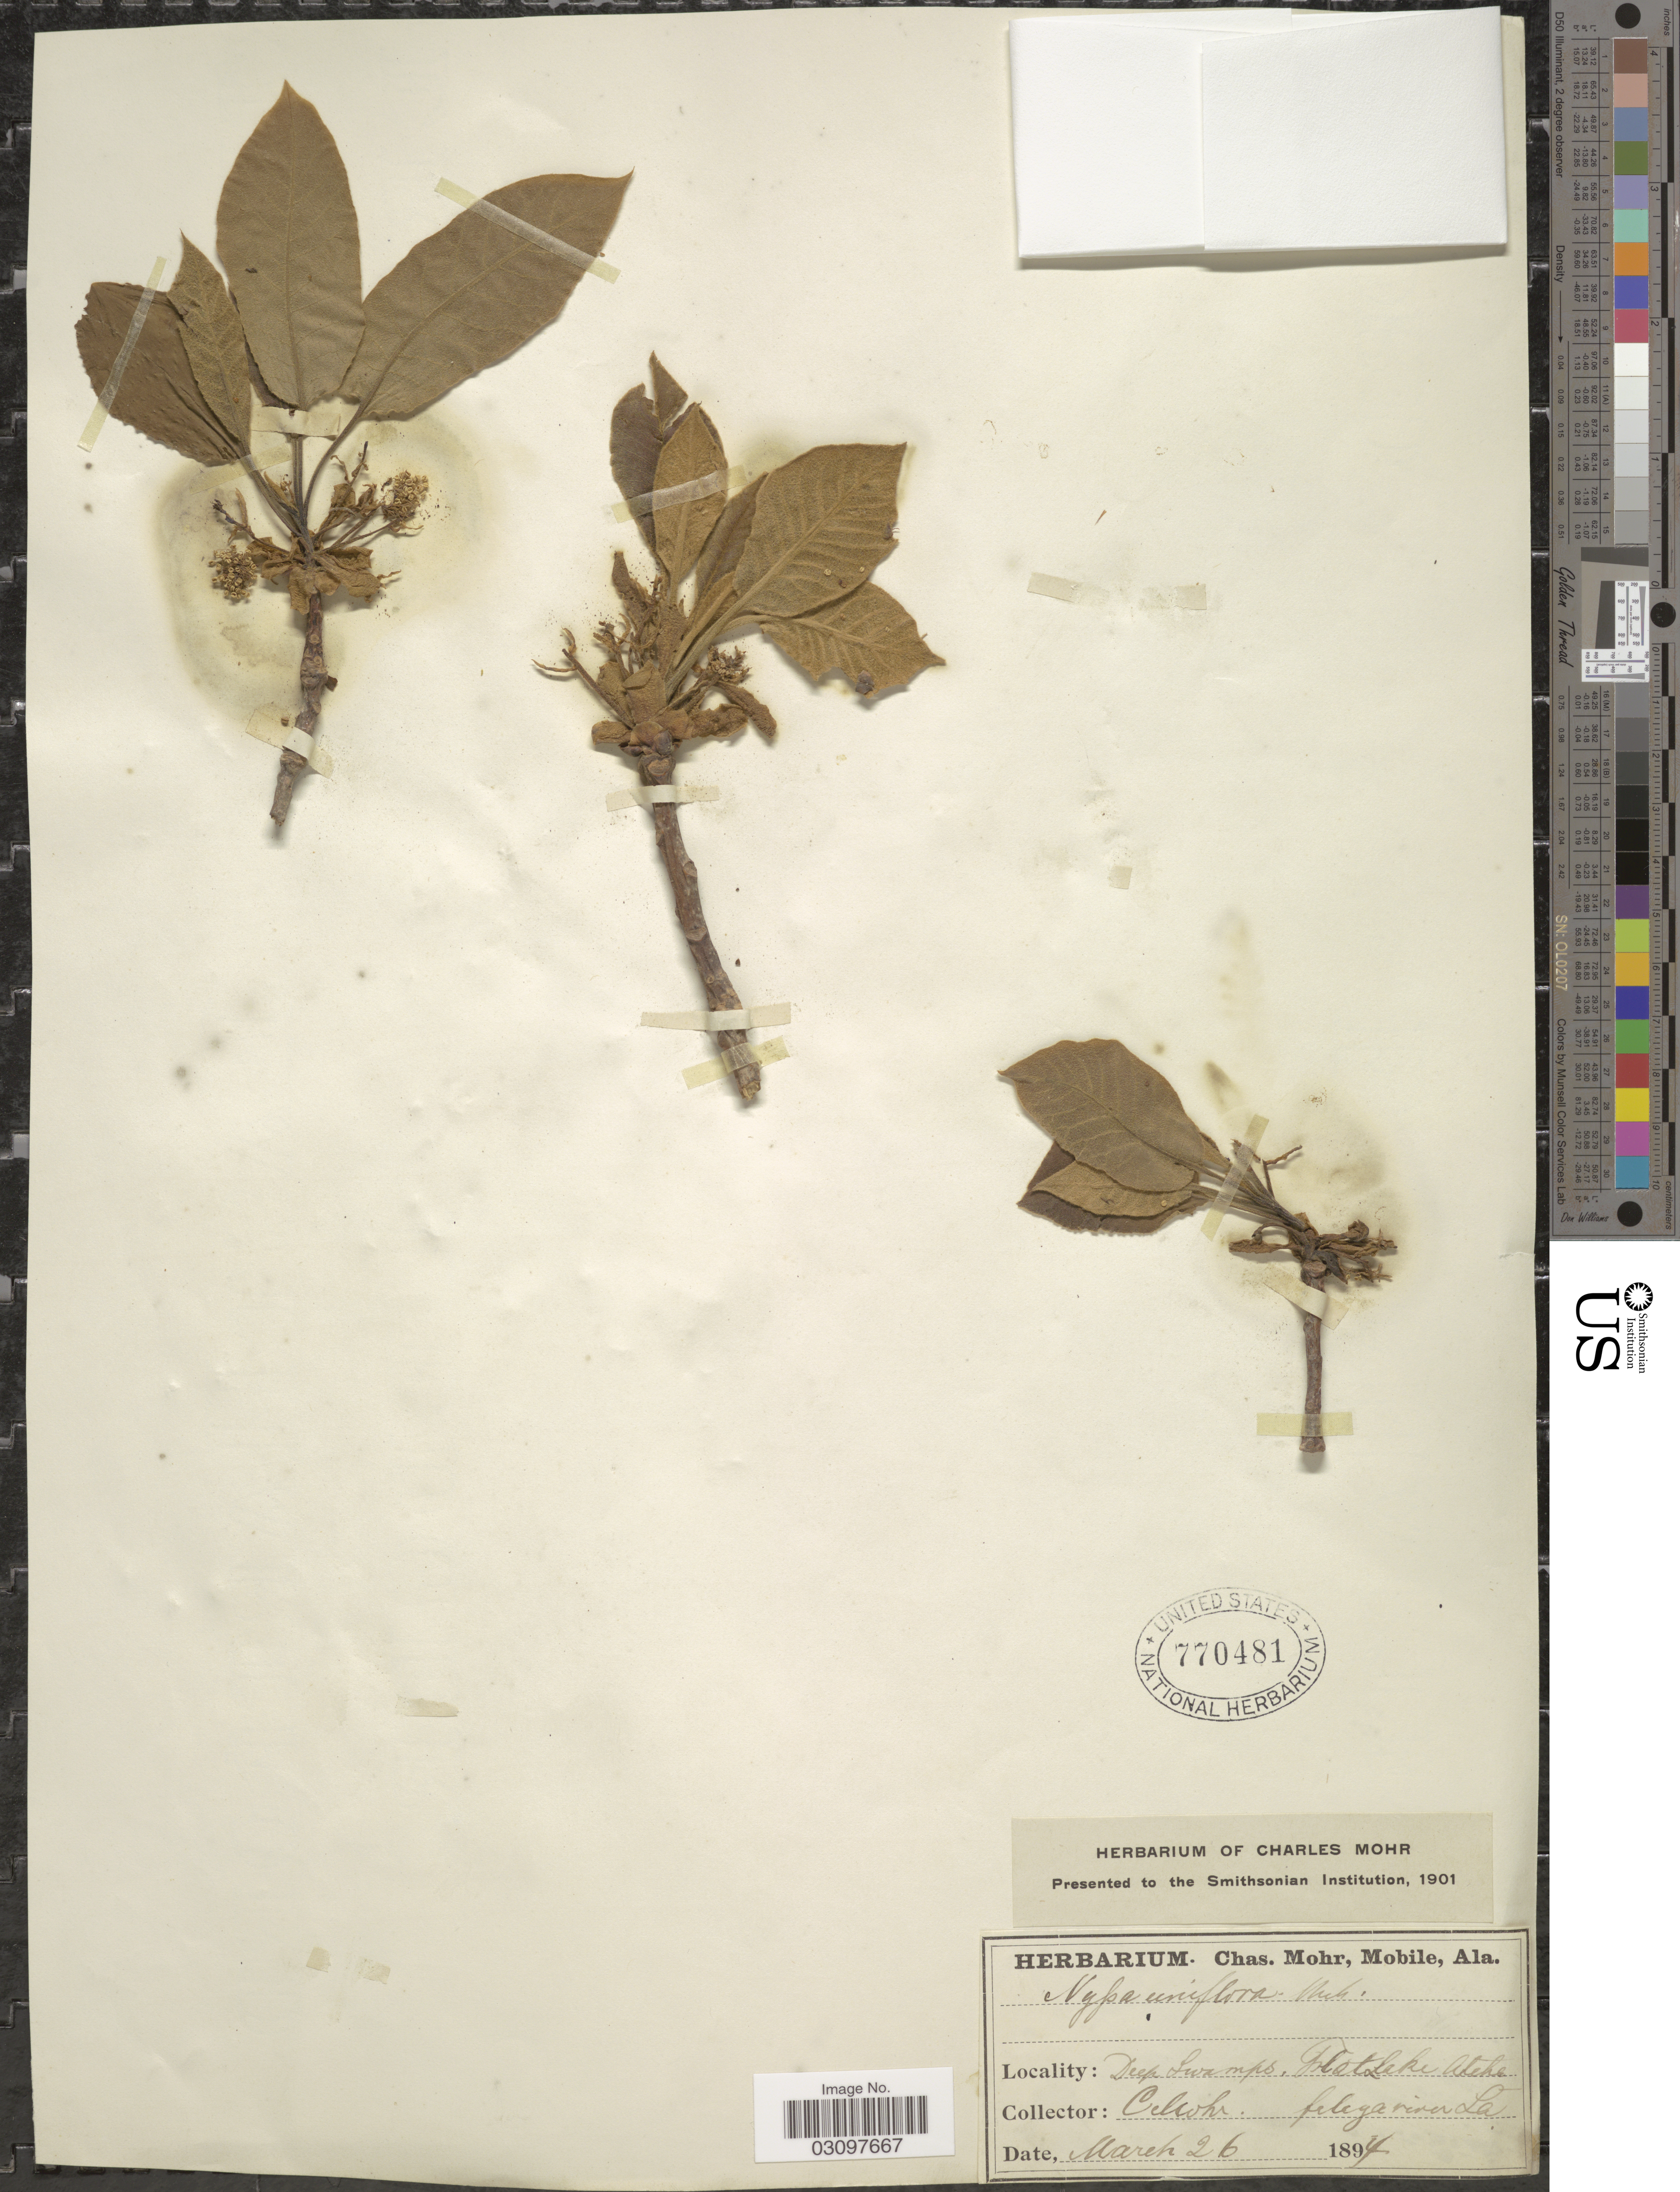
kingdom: Plantae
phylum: Tracheophyta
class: Magnoliopsida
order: Cornales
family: Nyssaceae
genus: Nyssa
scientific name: Nyssa aquatica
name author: L.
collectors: Mohr, C. T. (herbarium)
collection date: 1894-03-26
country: United States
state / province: Louisiana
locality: Flat Lake Atchafeleya river La.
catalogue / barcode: US 770481